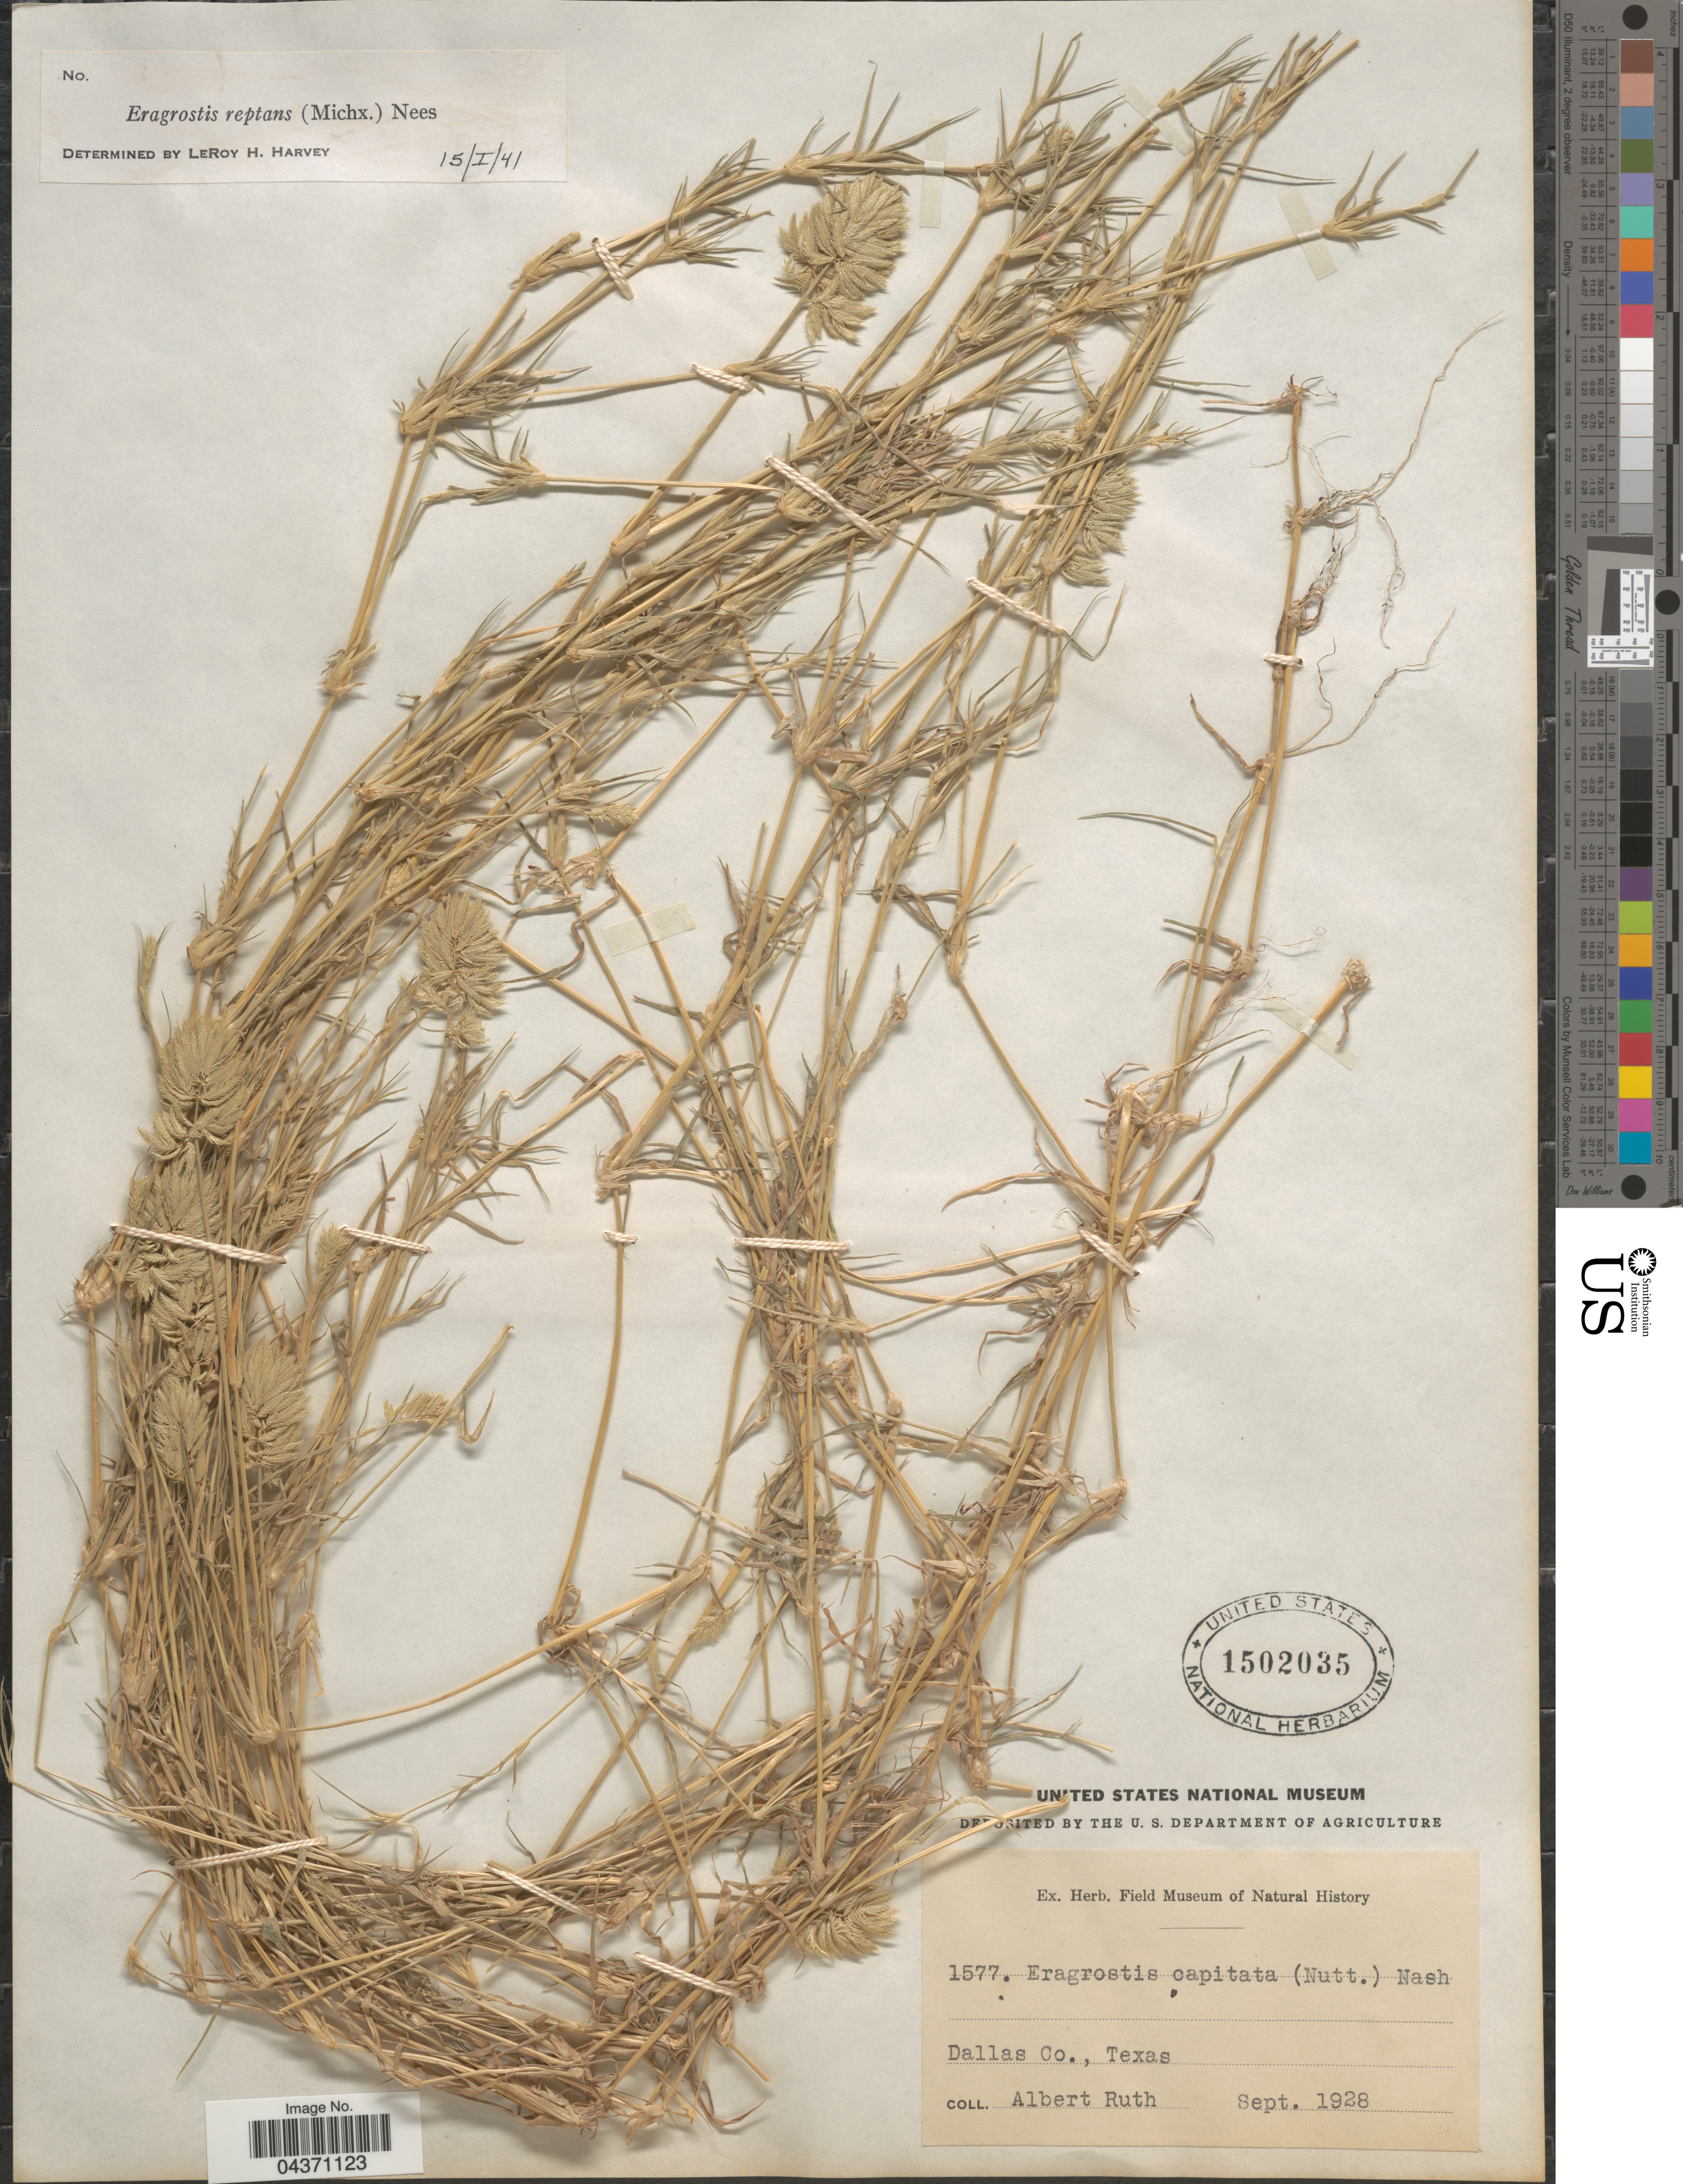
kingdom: Plantae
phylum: Tracheophyta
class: Liliopsida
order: Poales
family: Poaceae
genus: Eragrostis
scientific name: Eragrostis reptans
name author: (Michx.) Nees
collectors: A. Ruth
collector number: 1577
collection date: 1928-09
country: United States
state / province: Texas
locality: Dallas Co.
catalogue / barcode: US 1502035